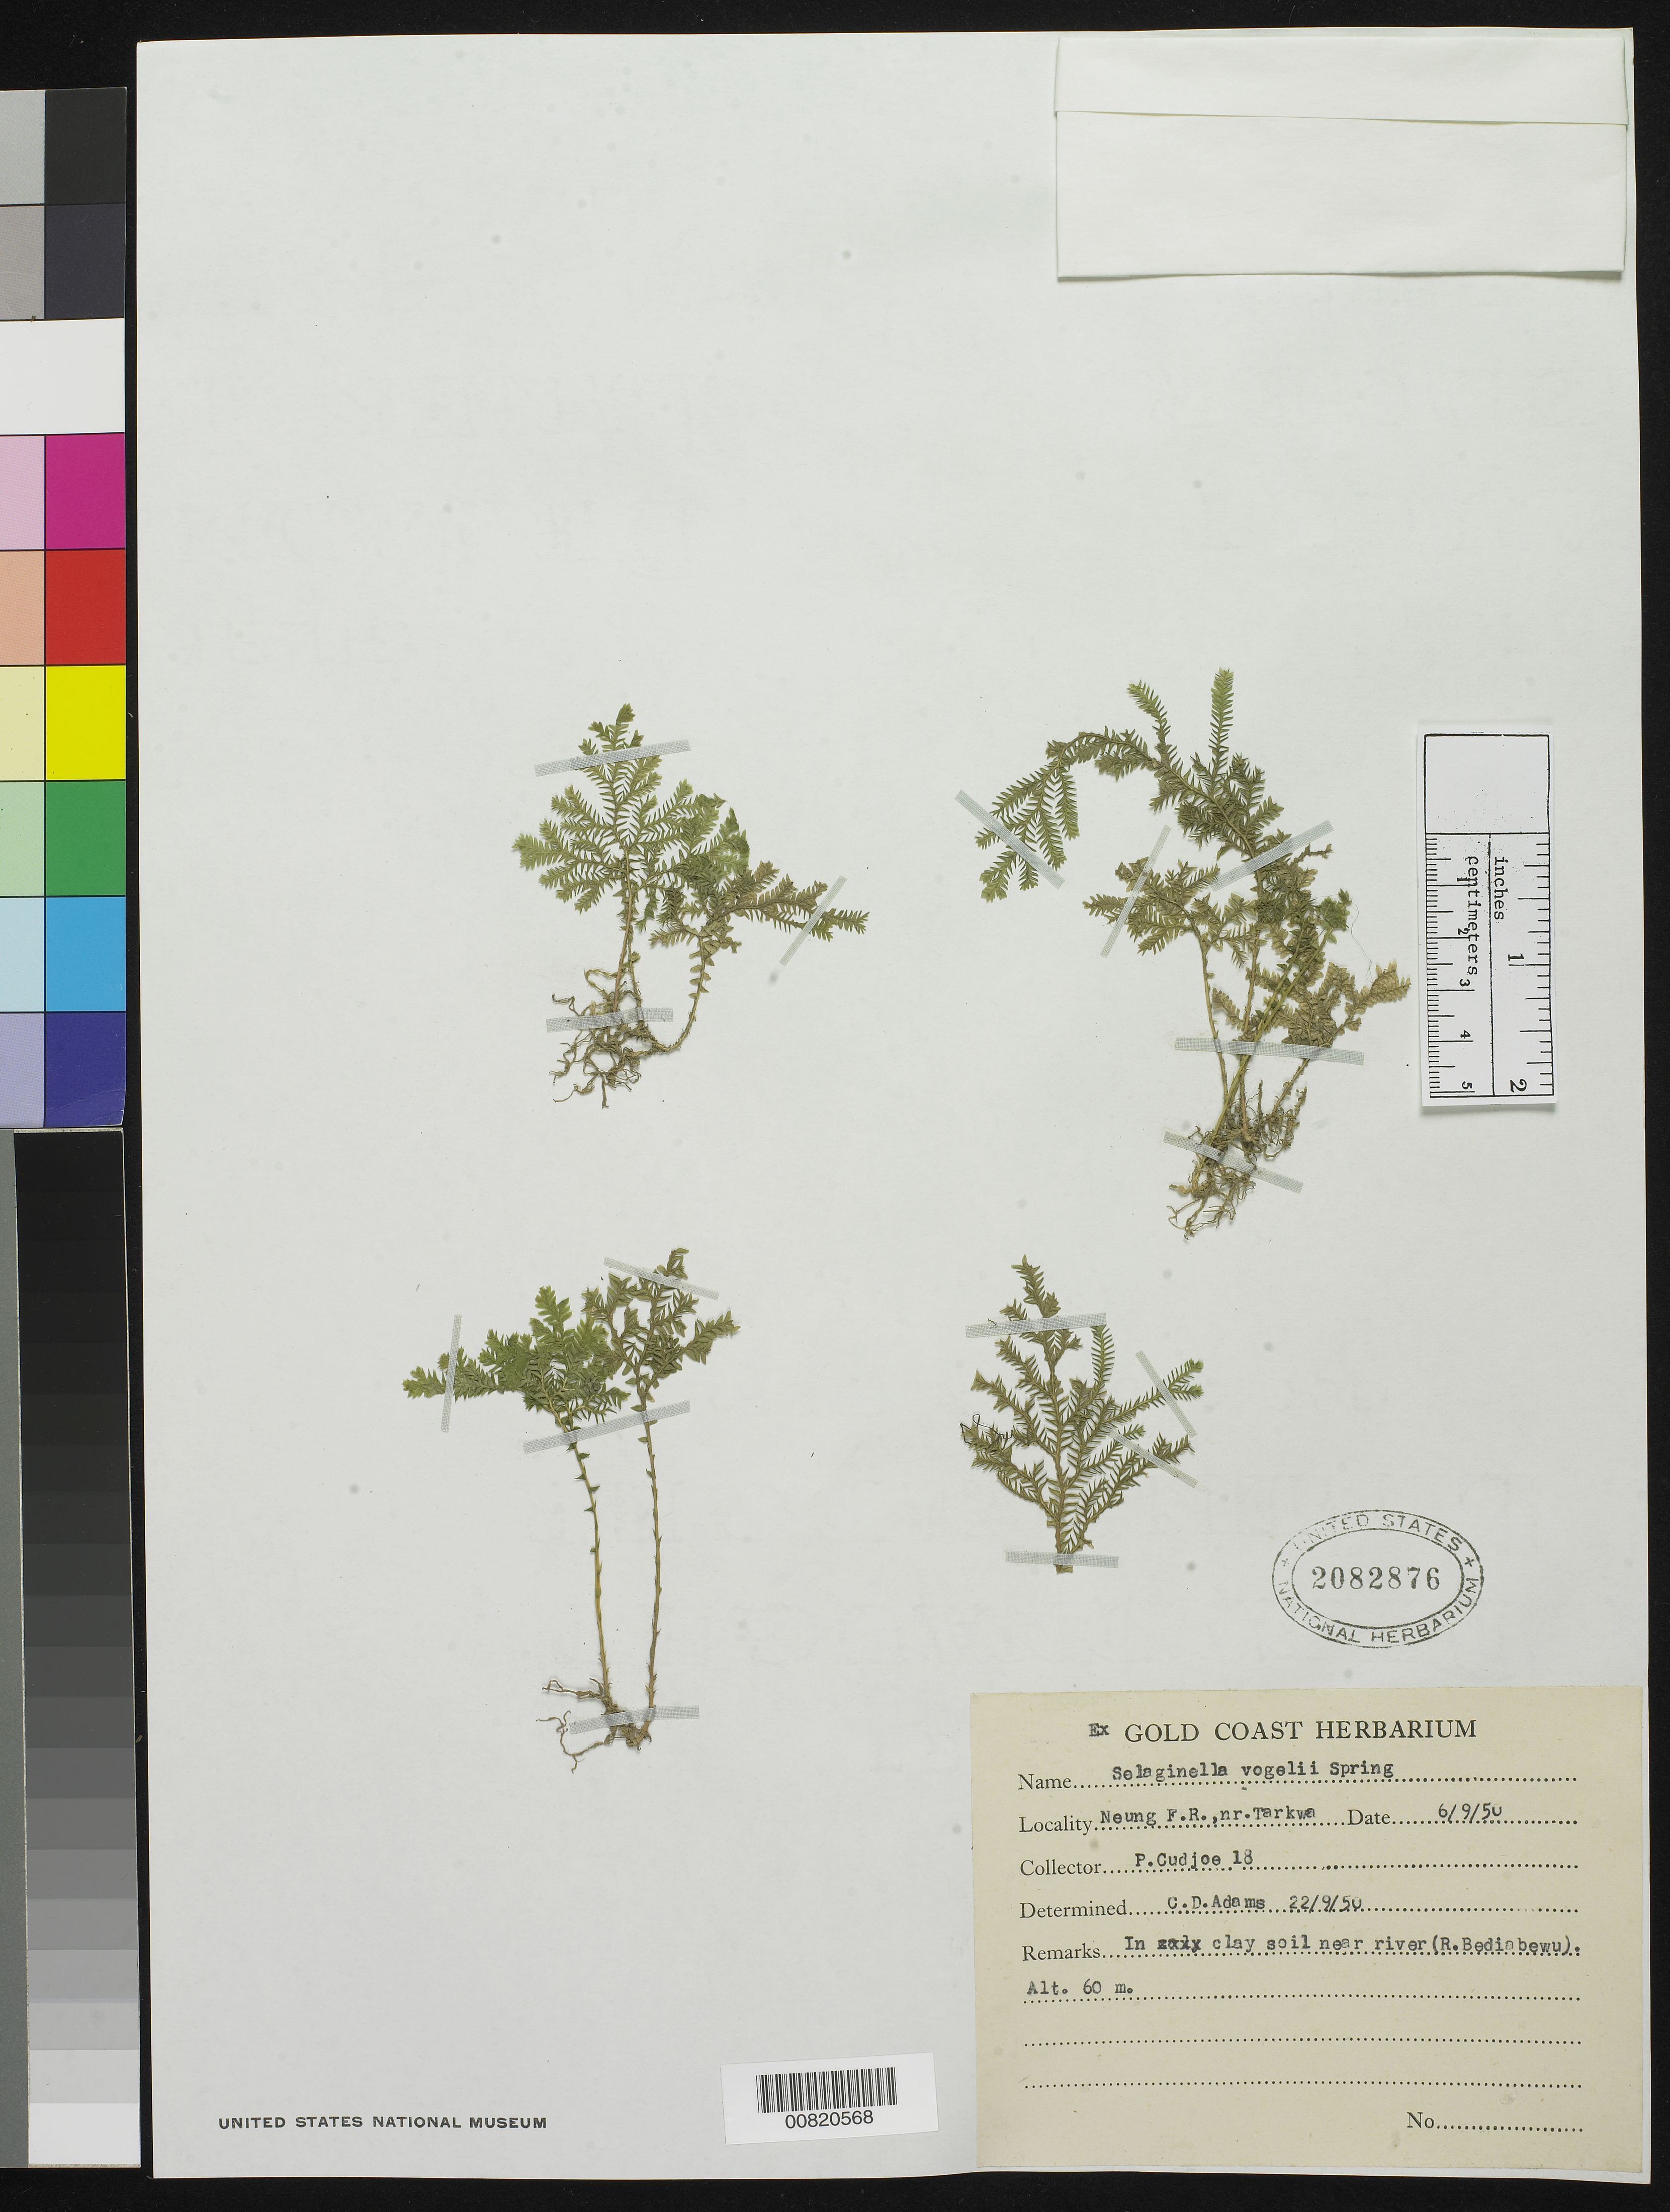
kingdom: Plantae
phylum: Tracheophyta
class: Lycopodiopsida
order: Selaginellales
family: Selaginellaceae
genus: Selaginella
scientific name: Selaginella vogelii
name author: Spring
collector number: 18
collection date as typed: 6 Sep 1950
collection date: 1950-09-06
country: Liberia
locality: neung F.R., nr. Tarkwe, (River Bedinbewu)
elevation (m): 60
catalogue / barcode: US 2082876